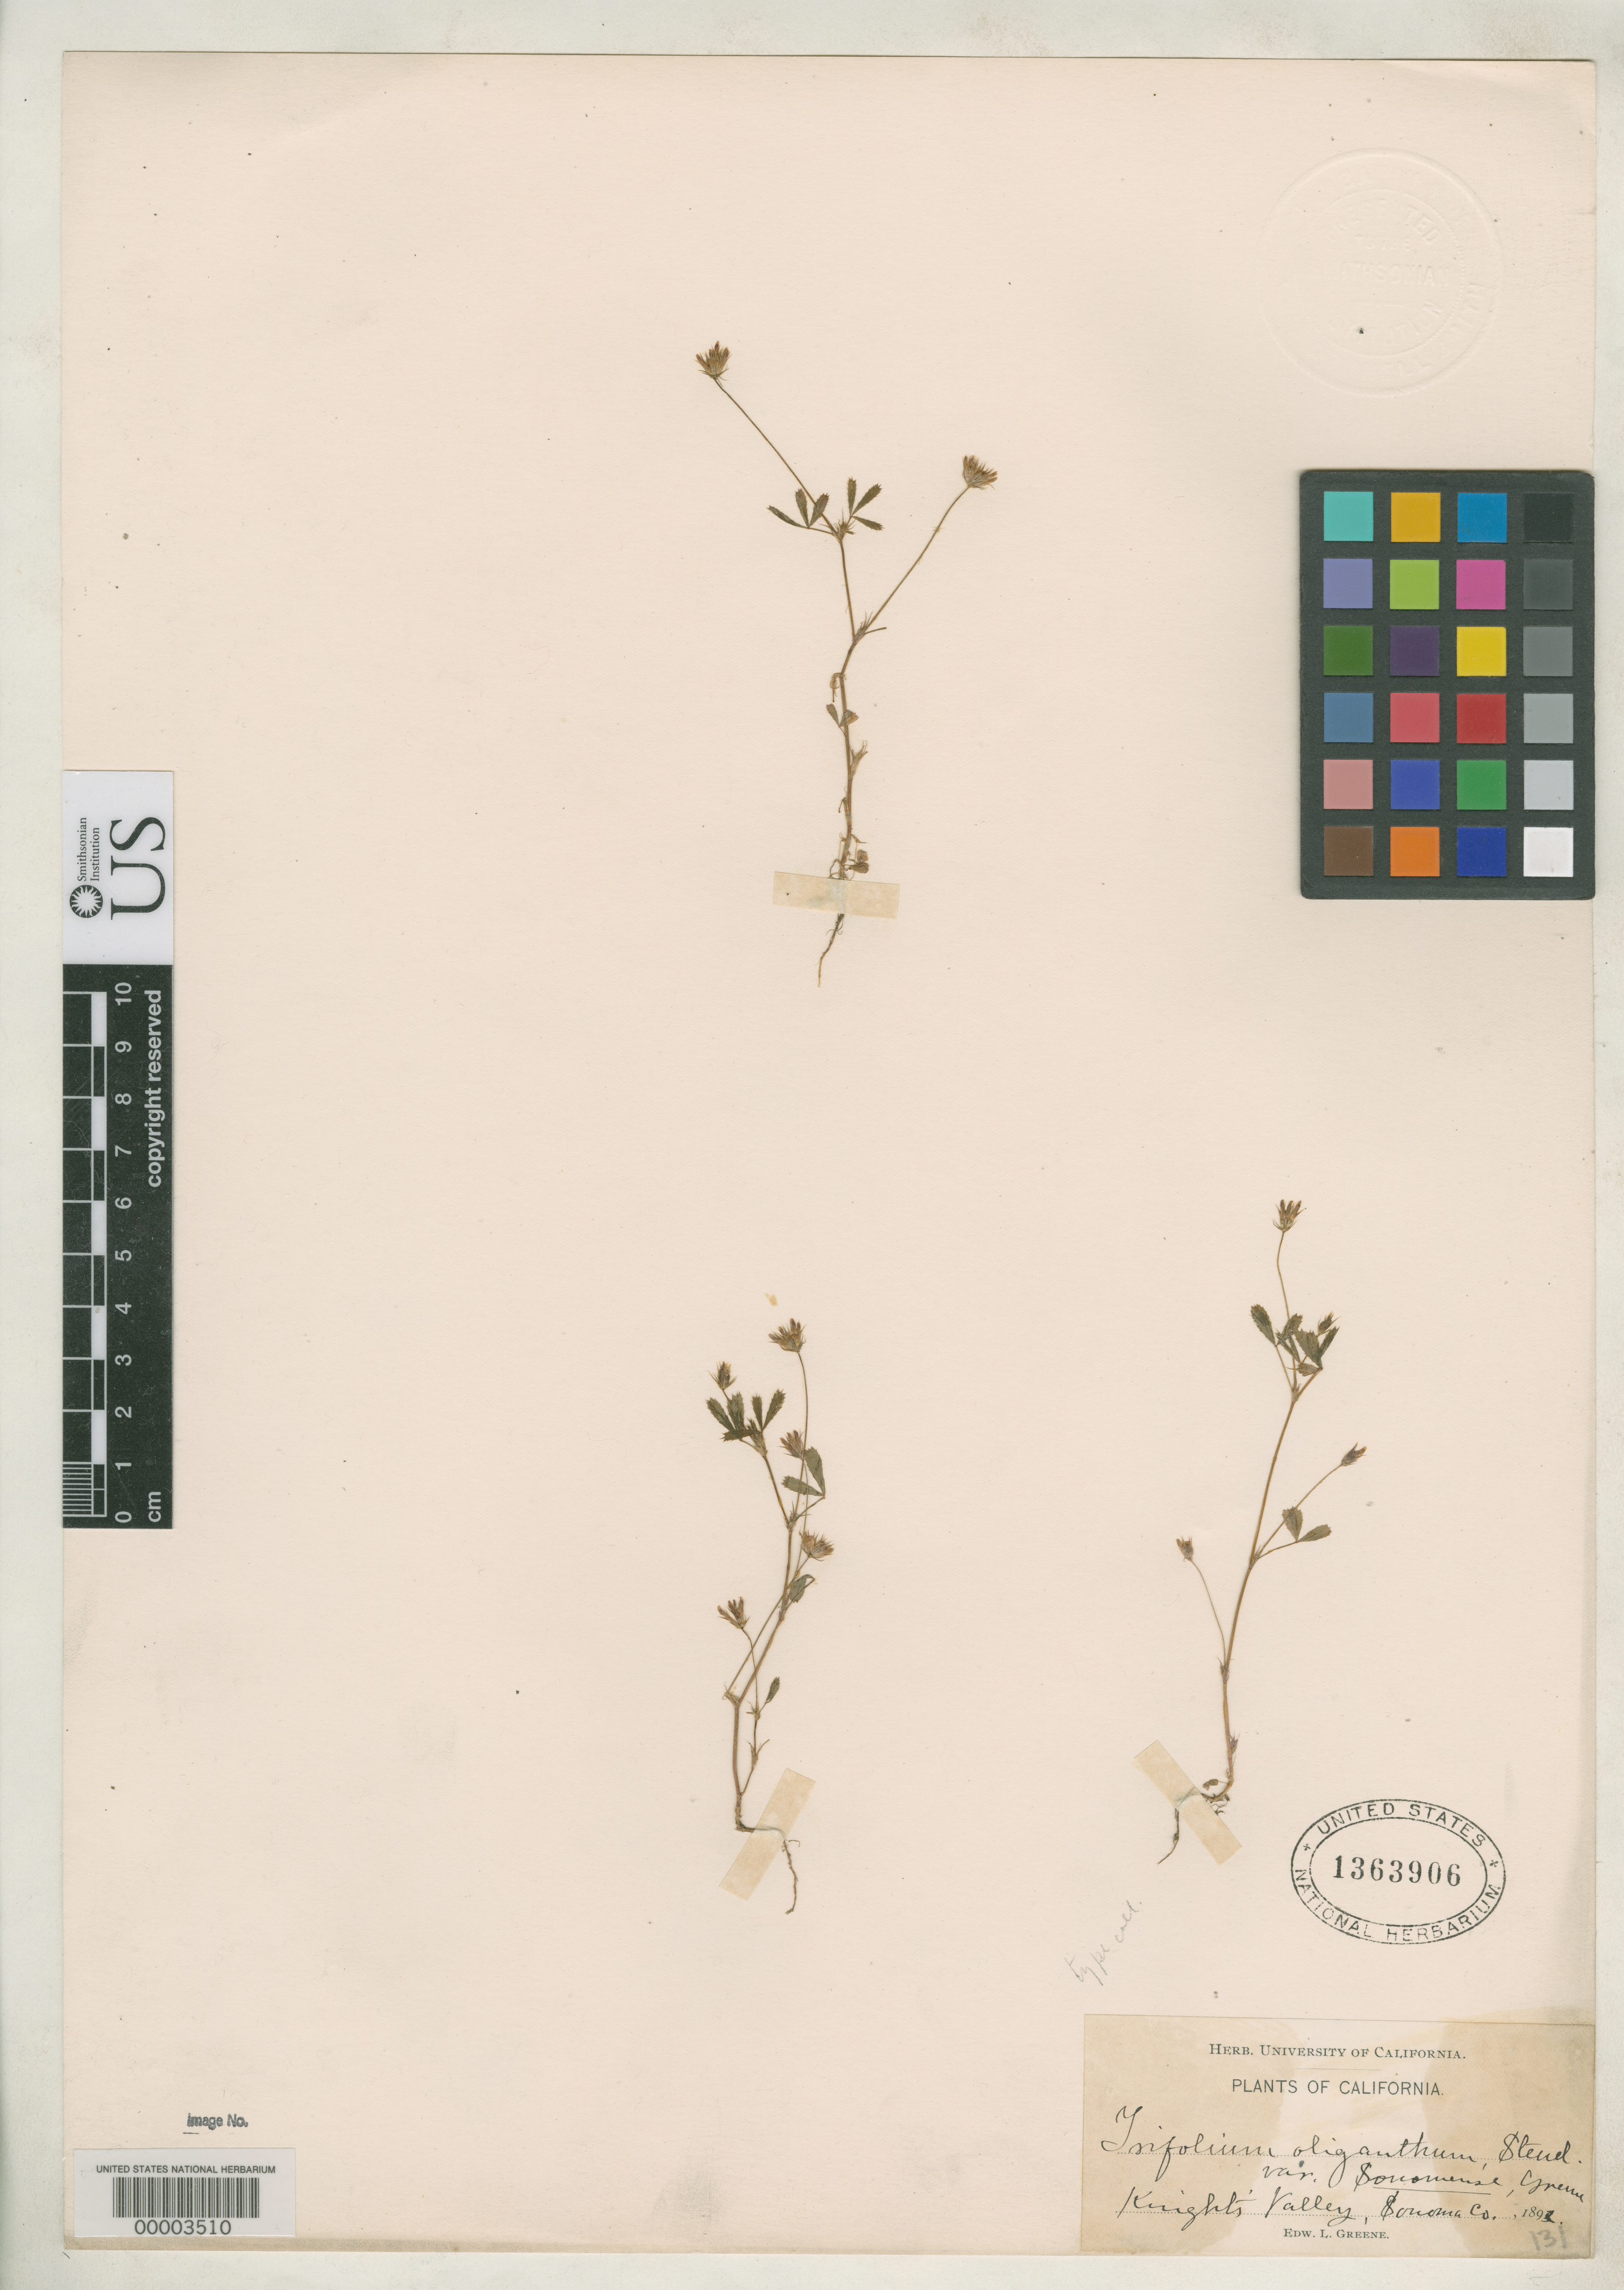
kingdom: Plantae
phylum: Tracheophyta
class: Magnoliopsida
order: Fabales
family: Fabaceae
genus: Trifolium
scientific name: Trifolium oliganthum var. sonomense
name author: Greene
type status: Type Collection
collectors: E. L. Greene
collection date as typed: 1893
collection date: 1893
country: United States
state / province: California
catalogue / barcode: US 1363906